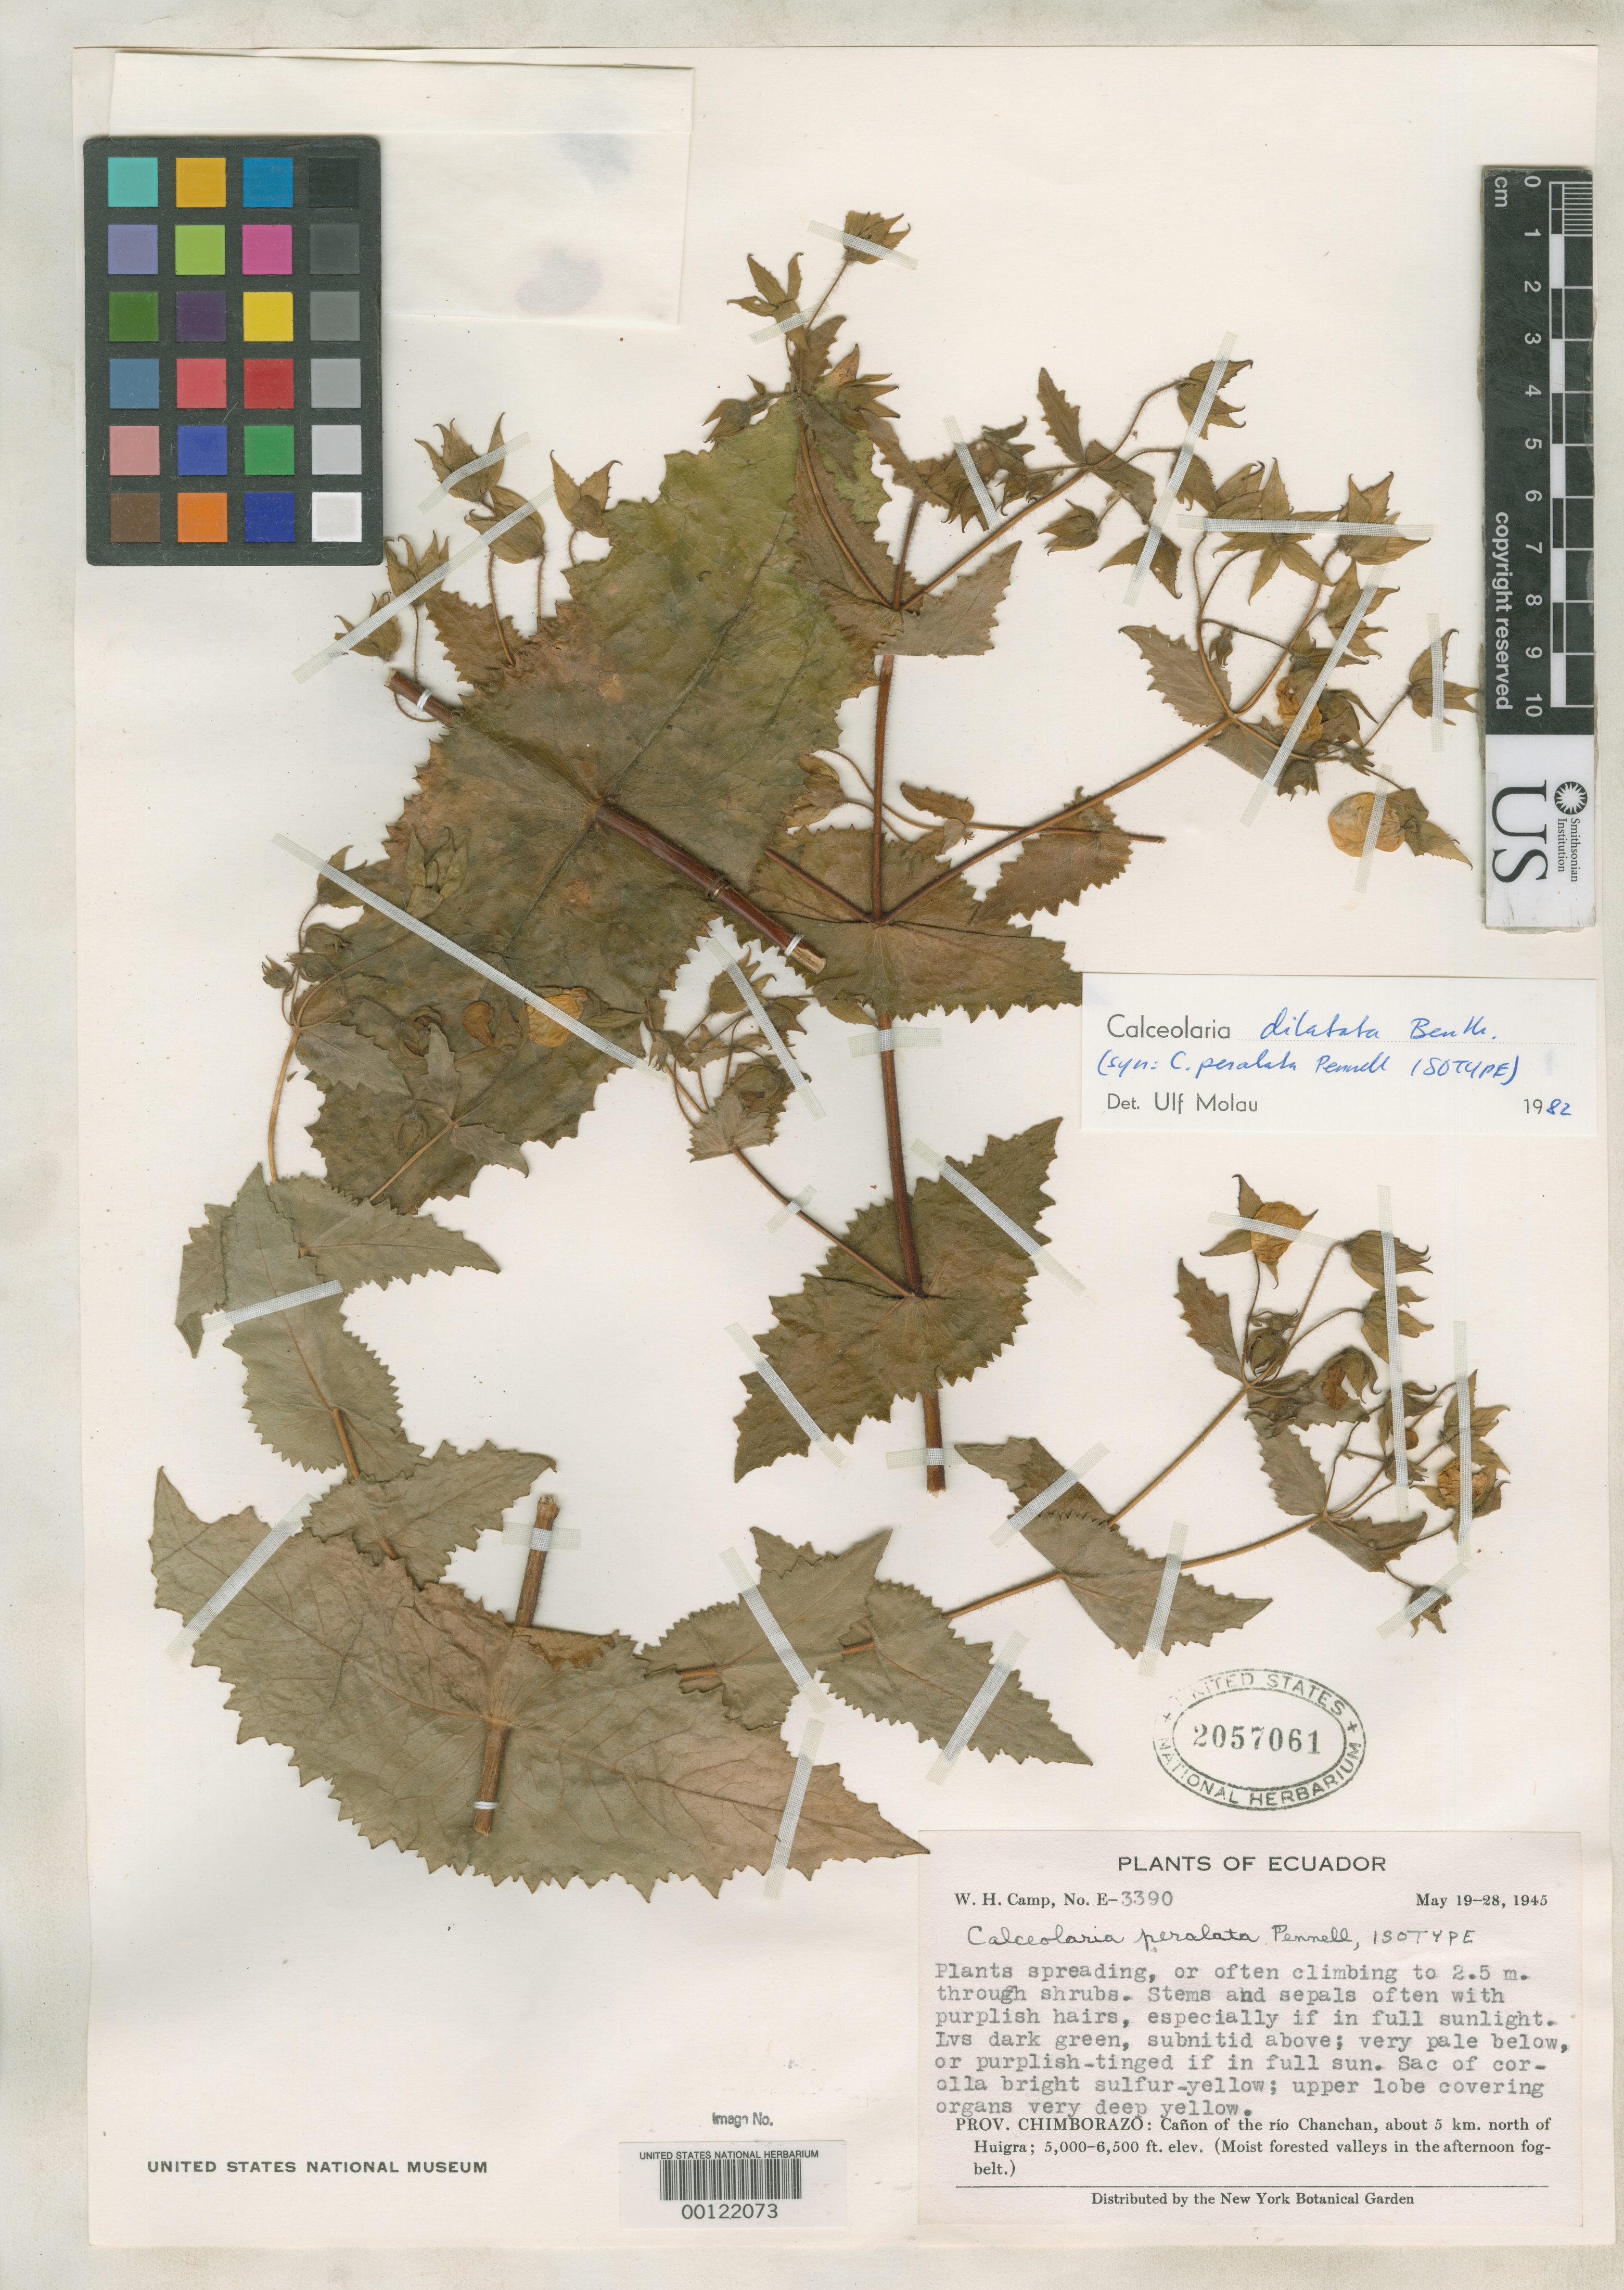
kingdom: Plantae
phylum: Tracheophyta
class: Magnoliopsida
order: Lamiales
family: Calceolariaceae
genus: Calceolaria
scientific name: Calceolaria peralata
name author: Pennell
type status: Isotype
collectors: W. H. Camp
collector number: E-3390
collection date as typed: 19 May 1945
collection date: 1945-05-19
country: Ecuador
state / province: Chimborazo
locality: Huigra.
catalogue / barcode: US 2057061